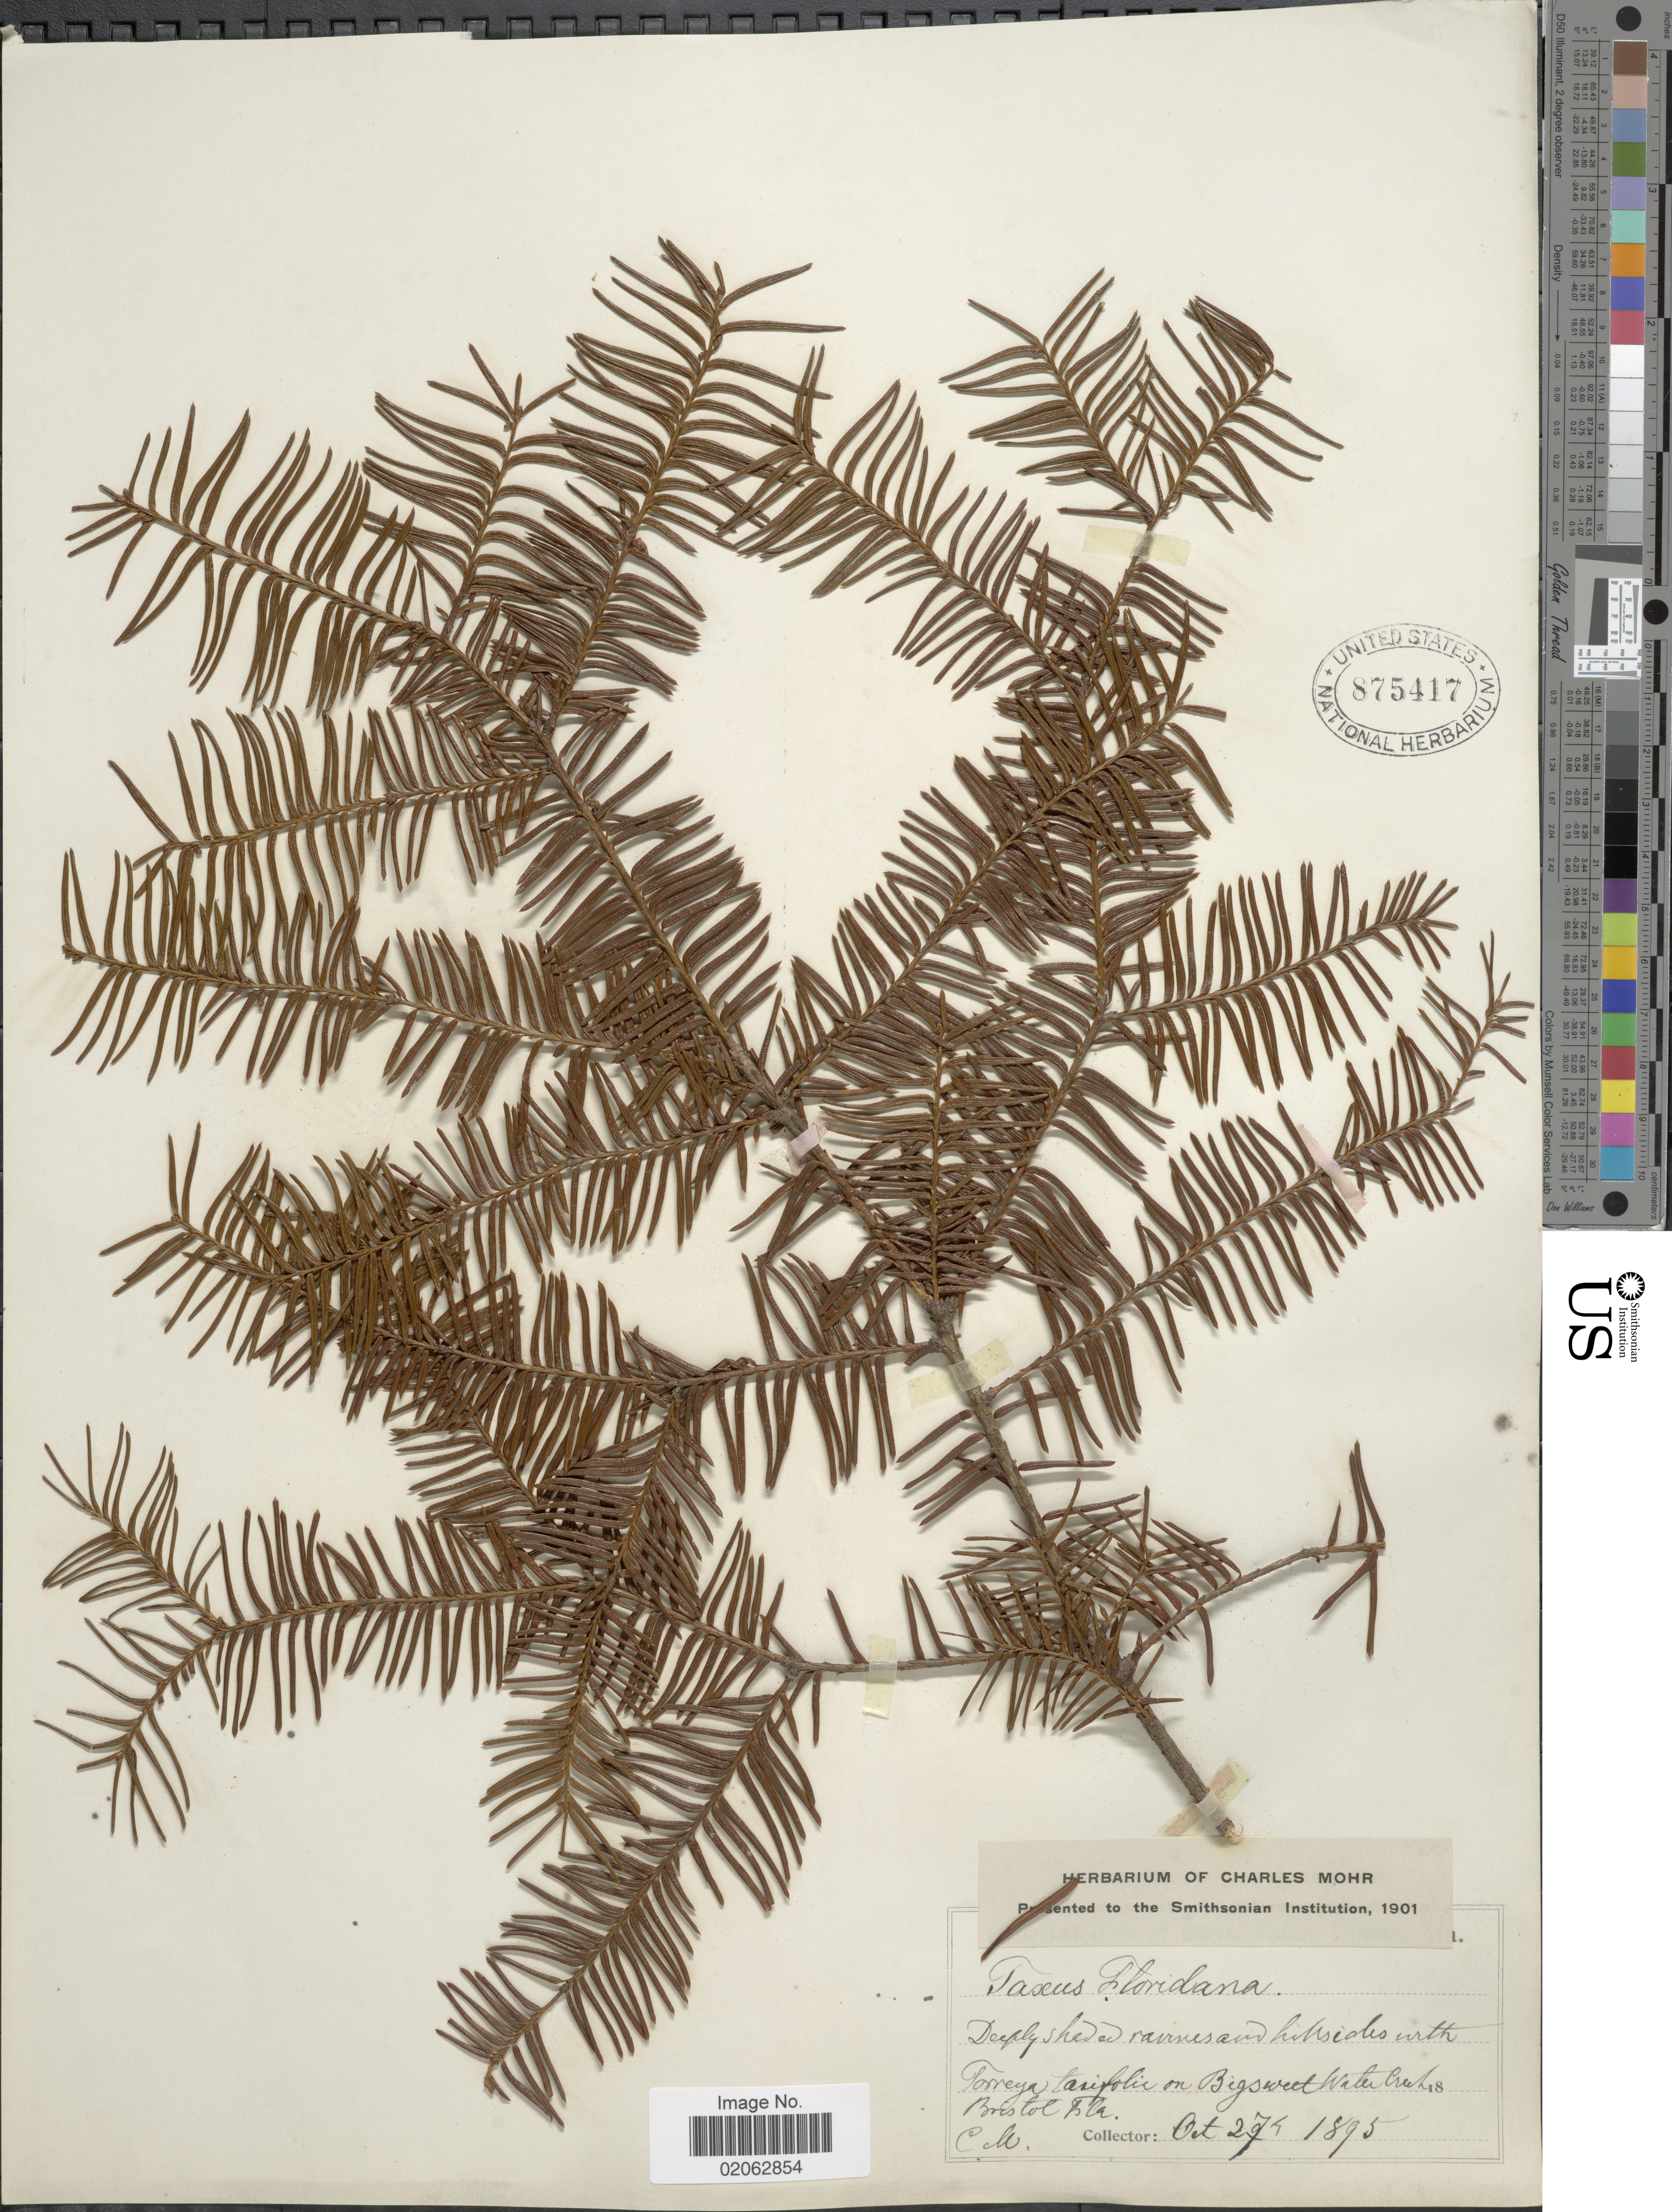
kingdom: Plantae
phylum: Tracheophyta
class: Pinopsida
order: Pinales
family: Taxaceae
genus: Taxus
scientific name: Taxus floridana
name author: Nutt. ex Chapm.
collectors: C. T. Mohr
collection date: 1895-10-27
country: United States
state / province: Florida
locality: Torreya saxifolis on Bigsweet Water Creek, Bristol.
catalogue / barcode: US 875417